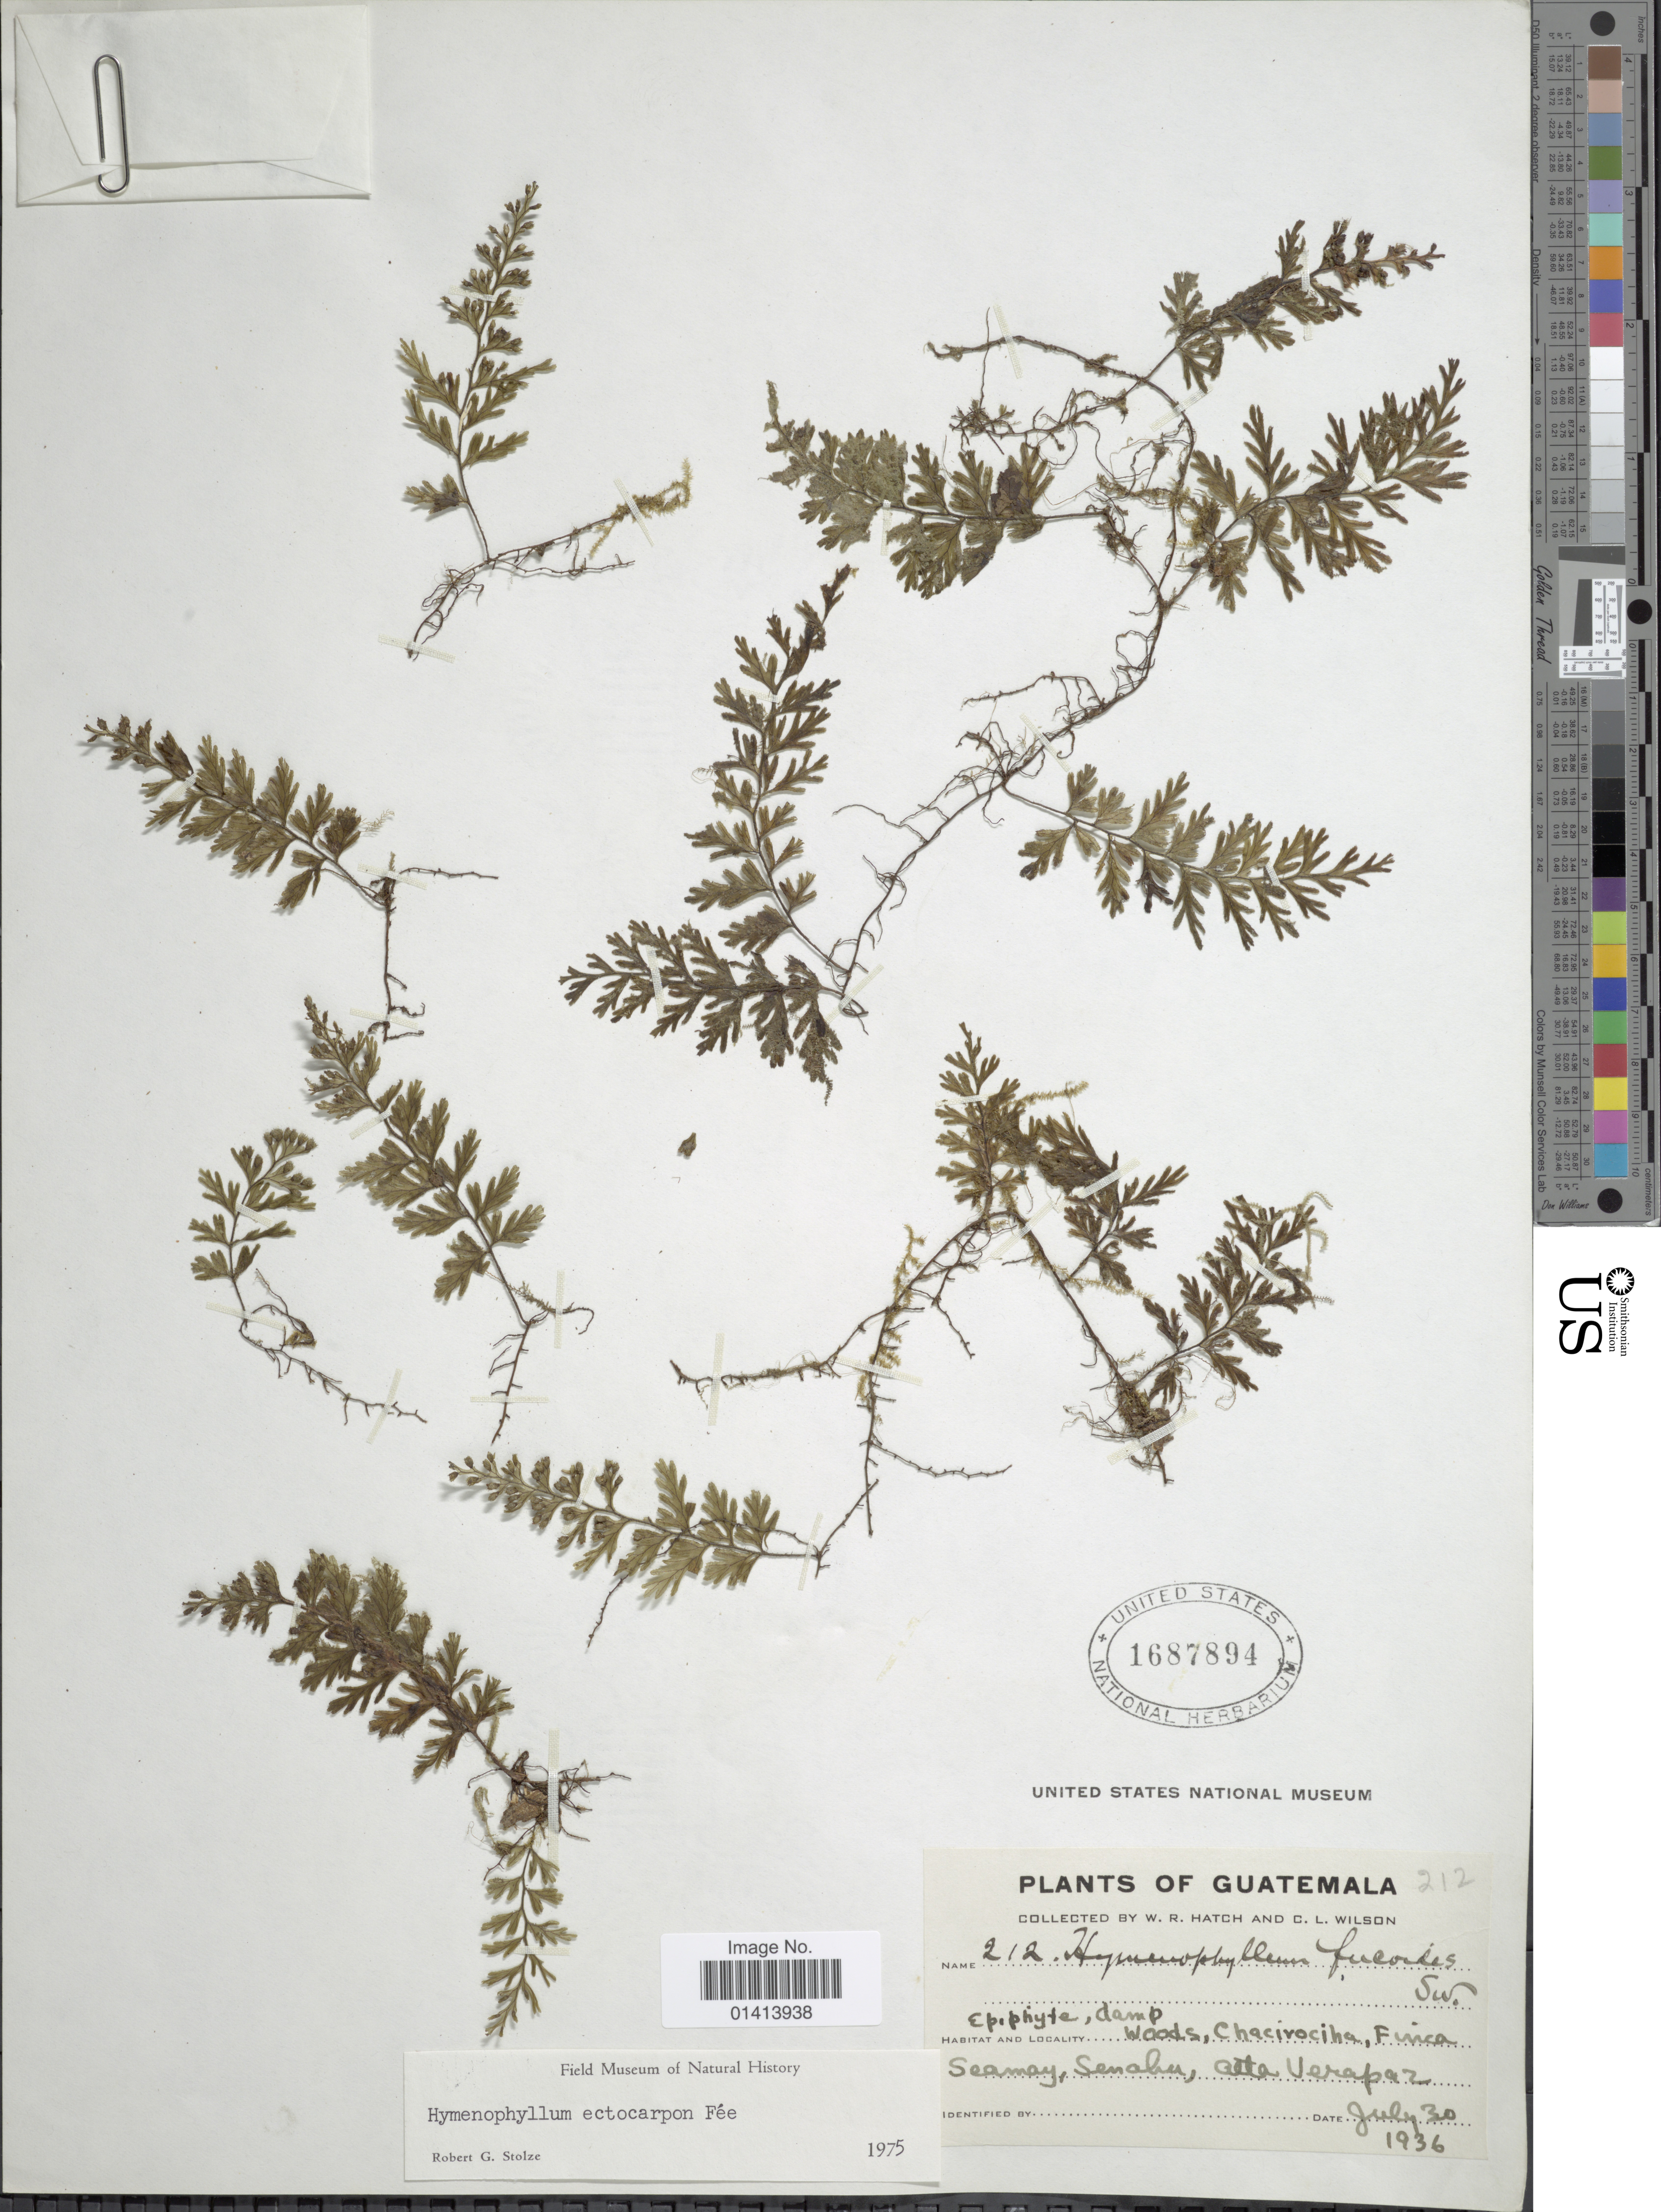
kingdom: Plantae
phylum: Tracheophyta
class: Polypodiopsida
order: Hymenophyllales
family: Hymenophyllaceae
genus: Hymenophyllum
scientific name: Hymenophyllum ectocarpon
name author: Fée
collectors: W. Hatch & C. L. Wilson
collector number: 212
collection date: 1936-07-30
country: Guatemala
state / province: Alta Verapaz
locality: Woods, Chacivociha, Finca Seamay, Senabu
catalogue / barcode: US 1687894